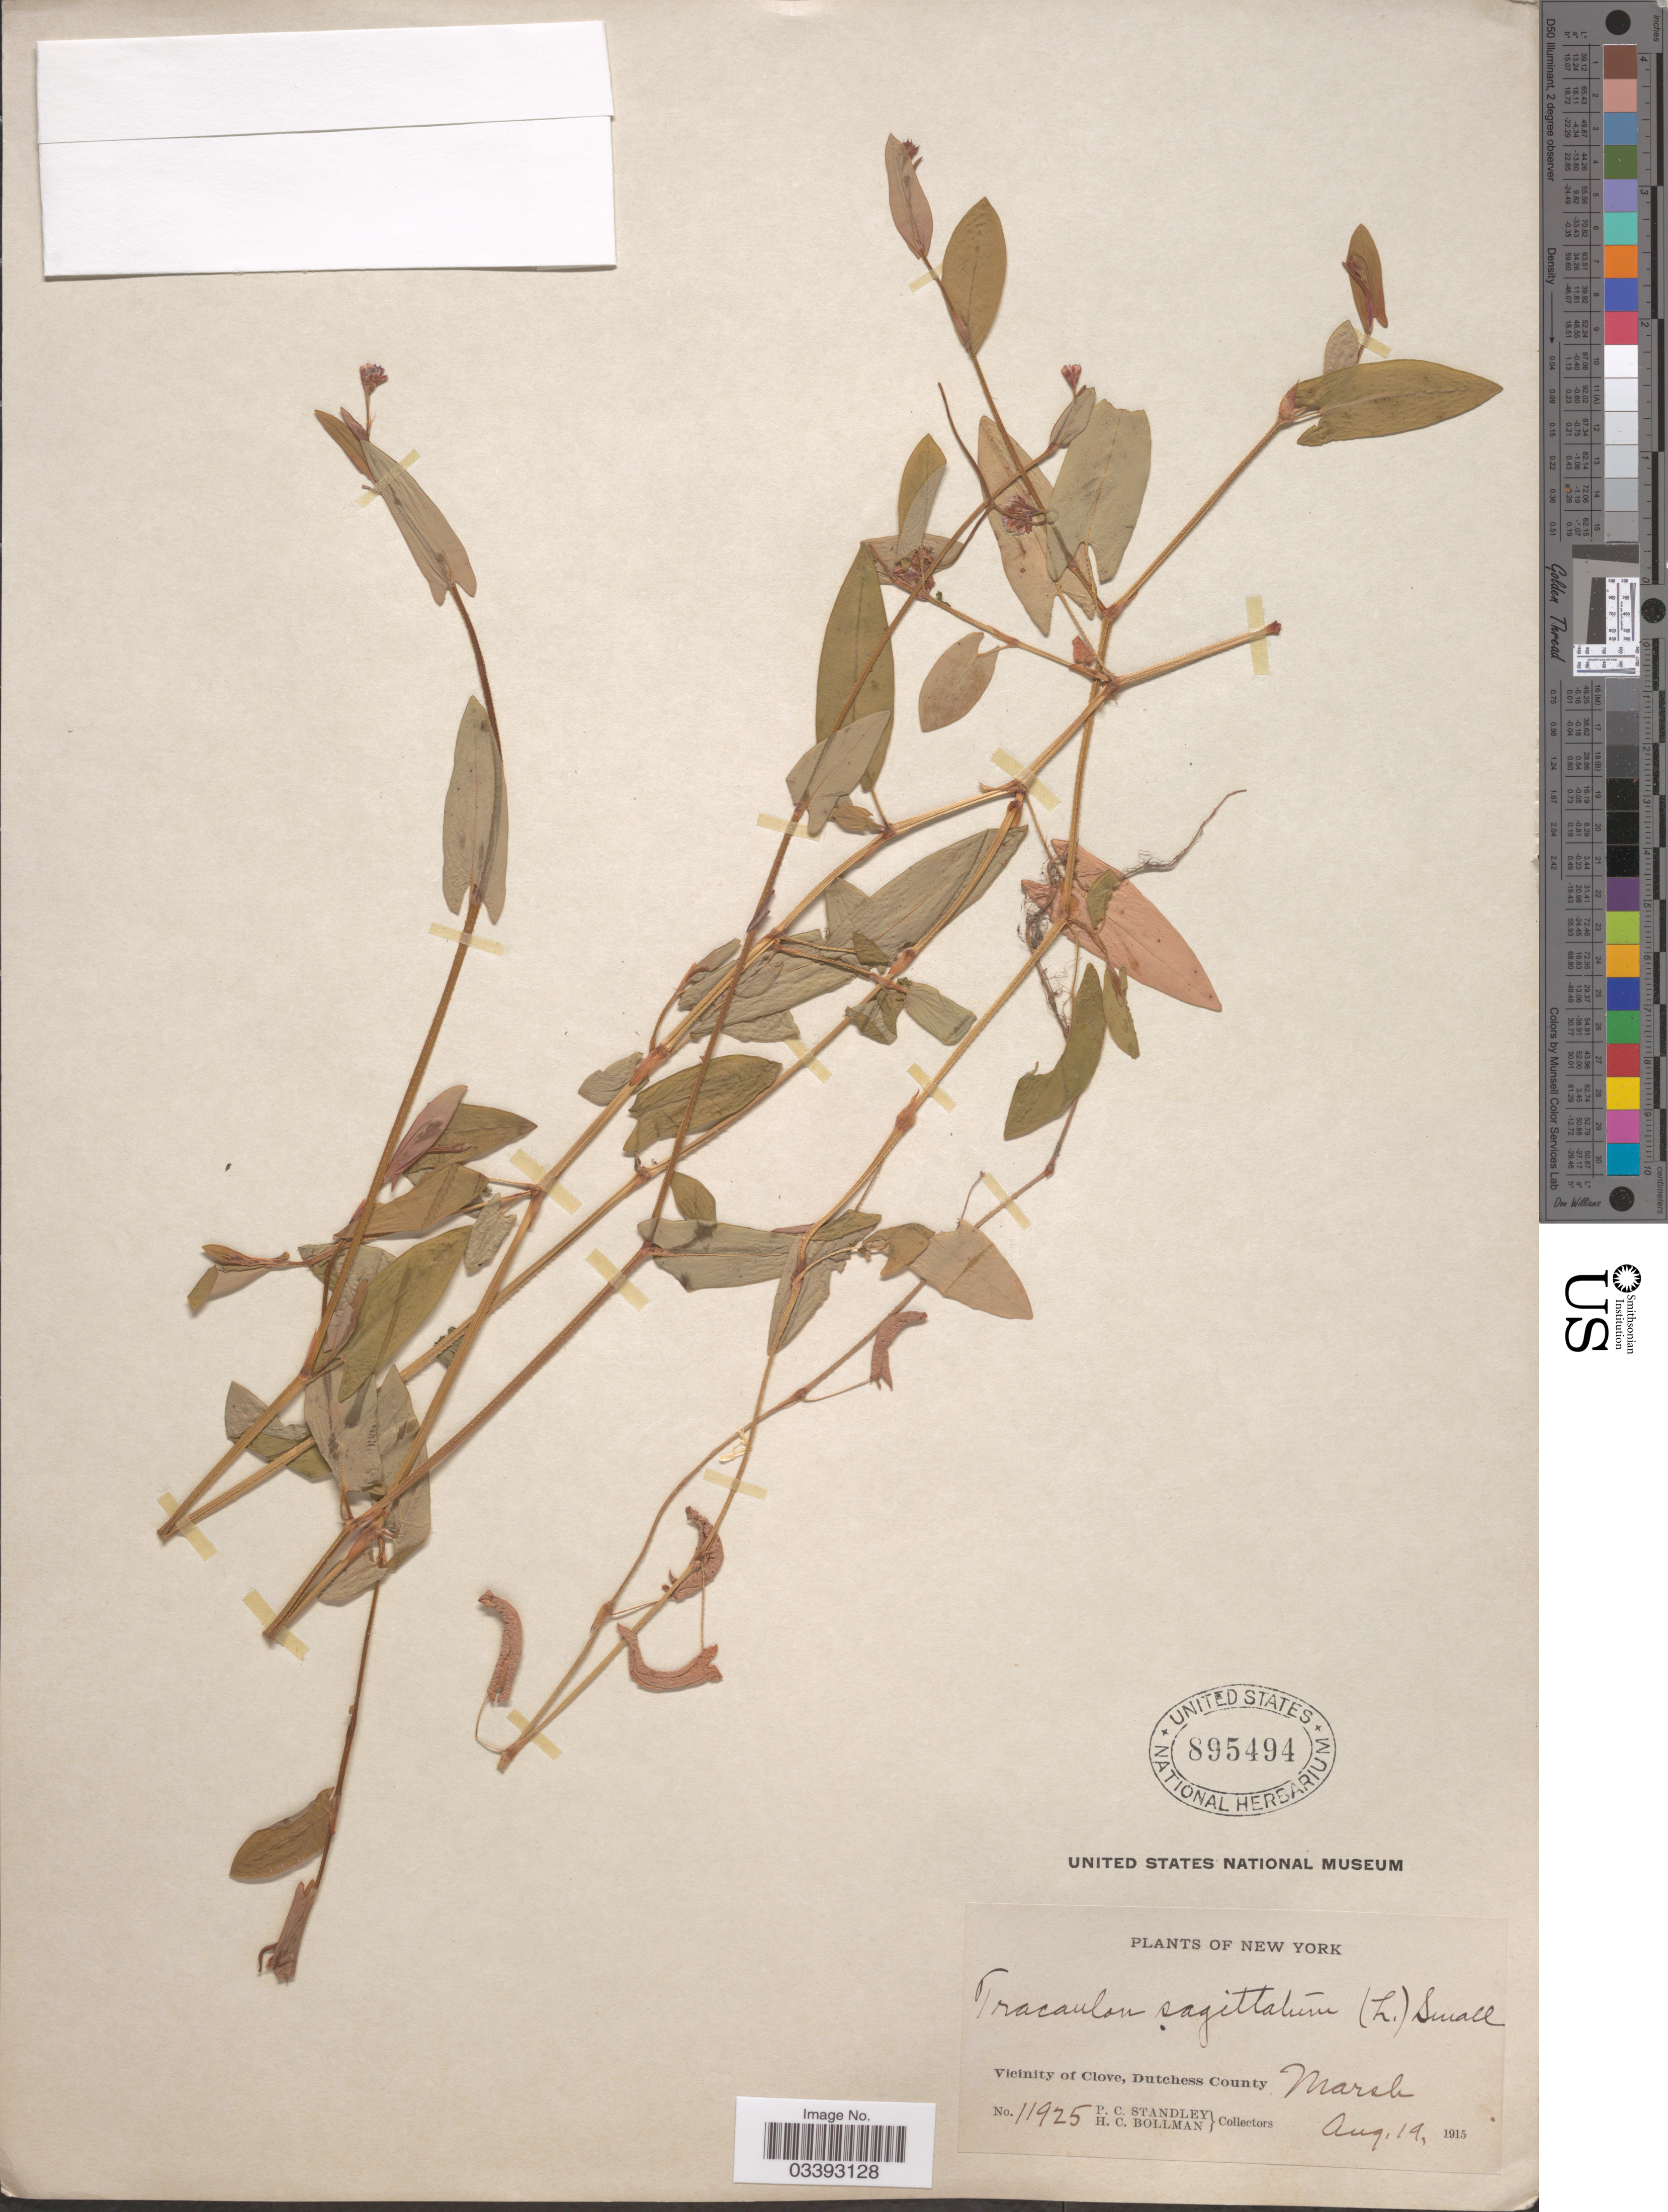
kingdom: Plantae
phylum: Tracheophyta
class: Magnoliopsida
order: Caryophyllales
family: Polygonaceae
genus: Persicaria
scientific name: Persicaria sagittata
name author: (L.) H. Gross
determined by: Atha, D. E.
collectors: P. C. Standley & H. C. Bollman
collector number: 11925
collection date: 1915-08-19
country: United States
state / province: New York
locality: Vicinity of Clove, Dutchess County.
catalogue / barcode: US 895494